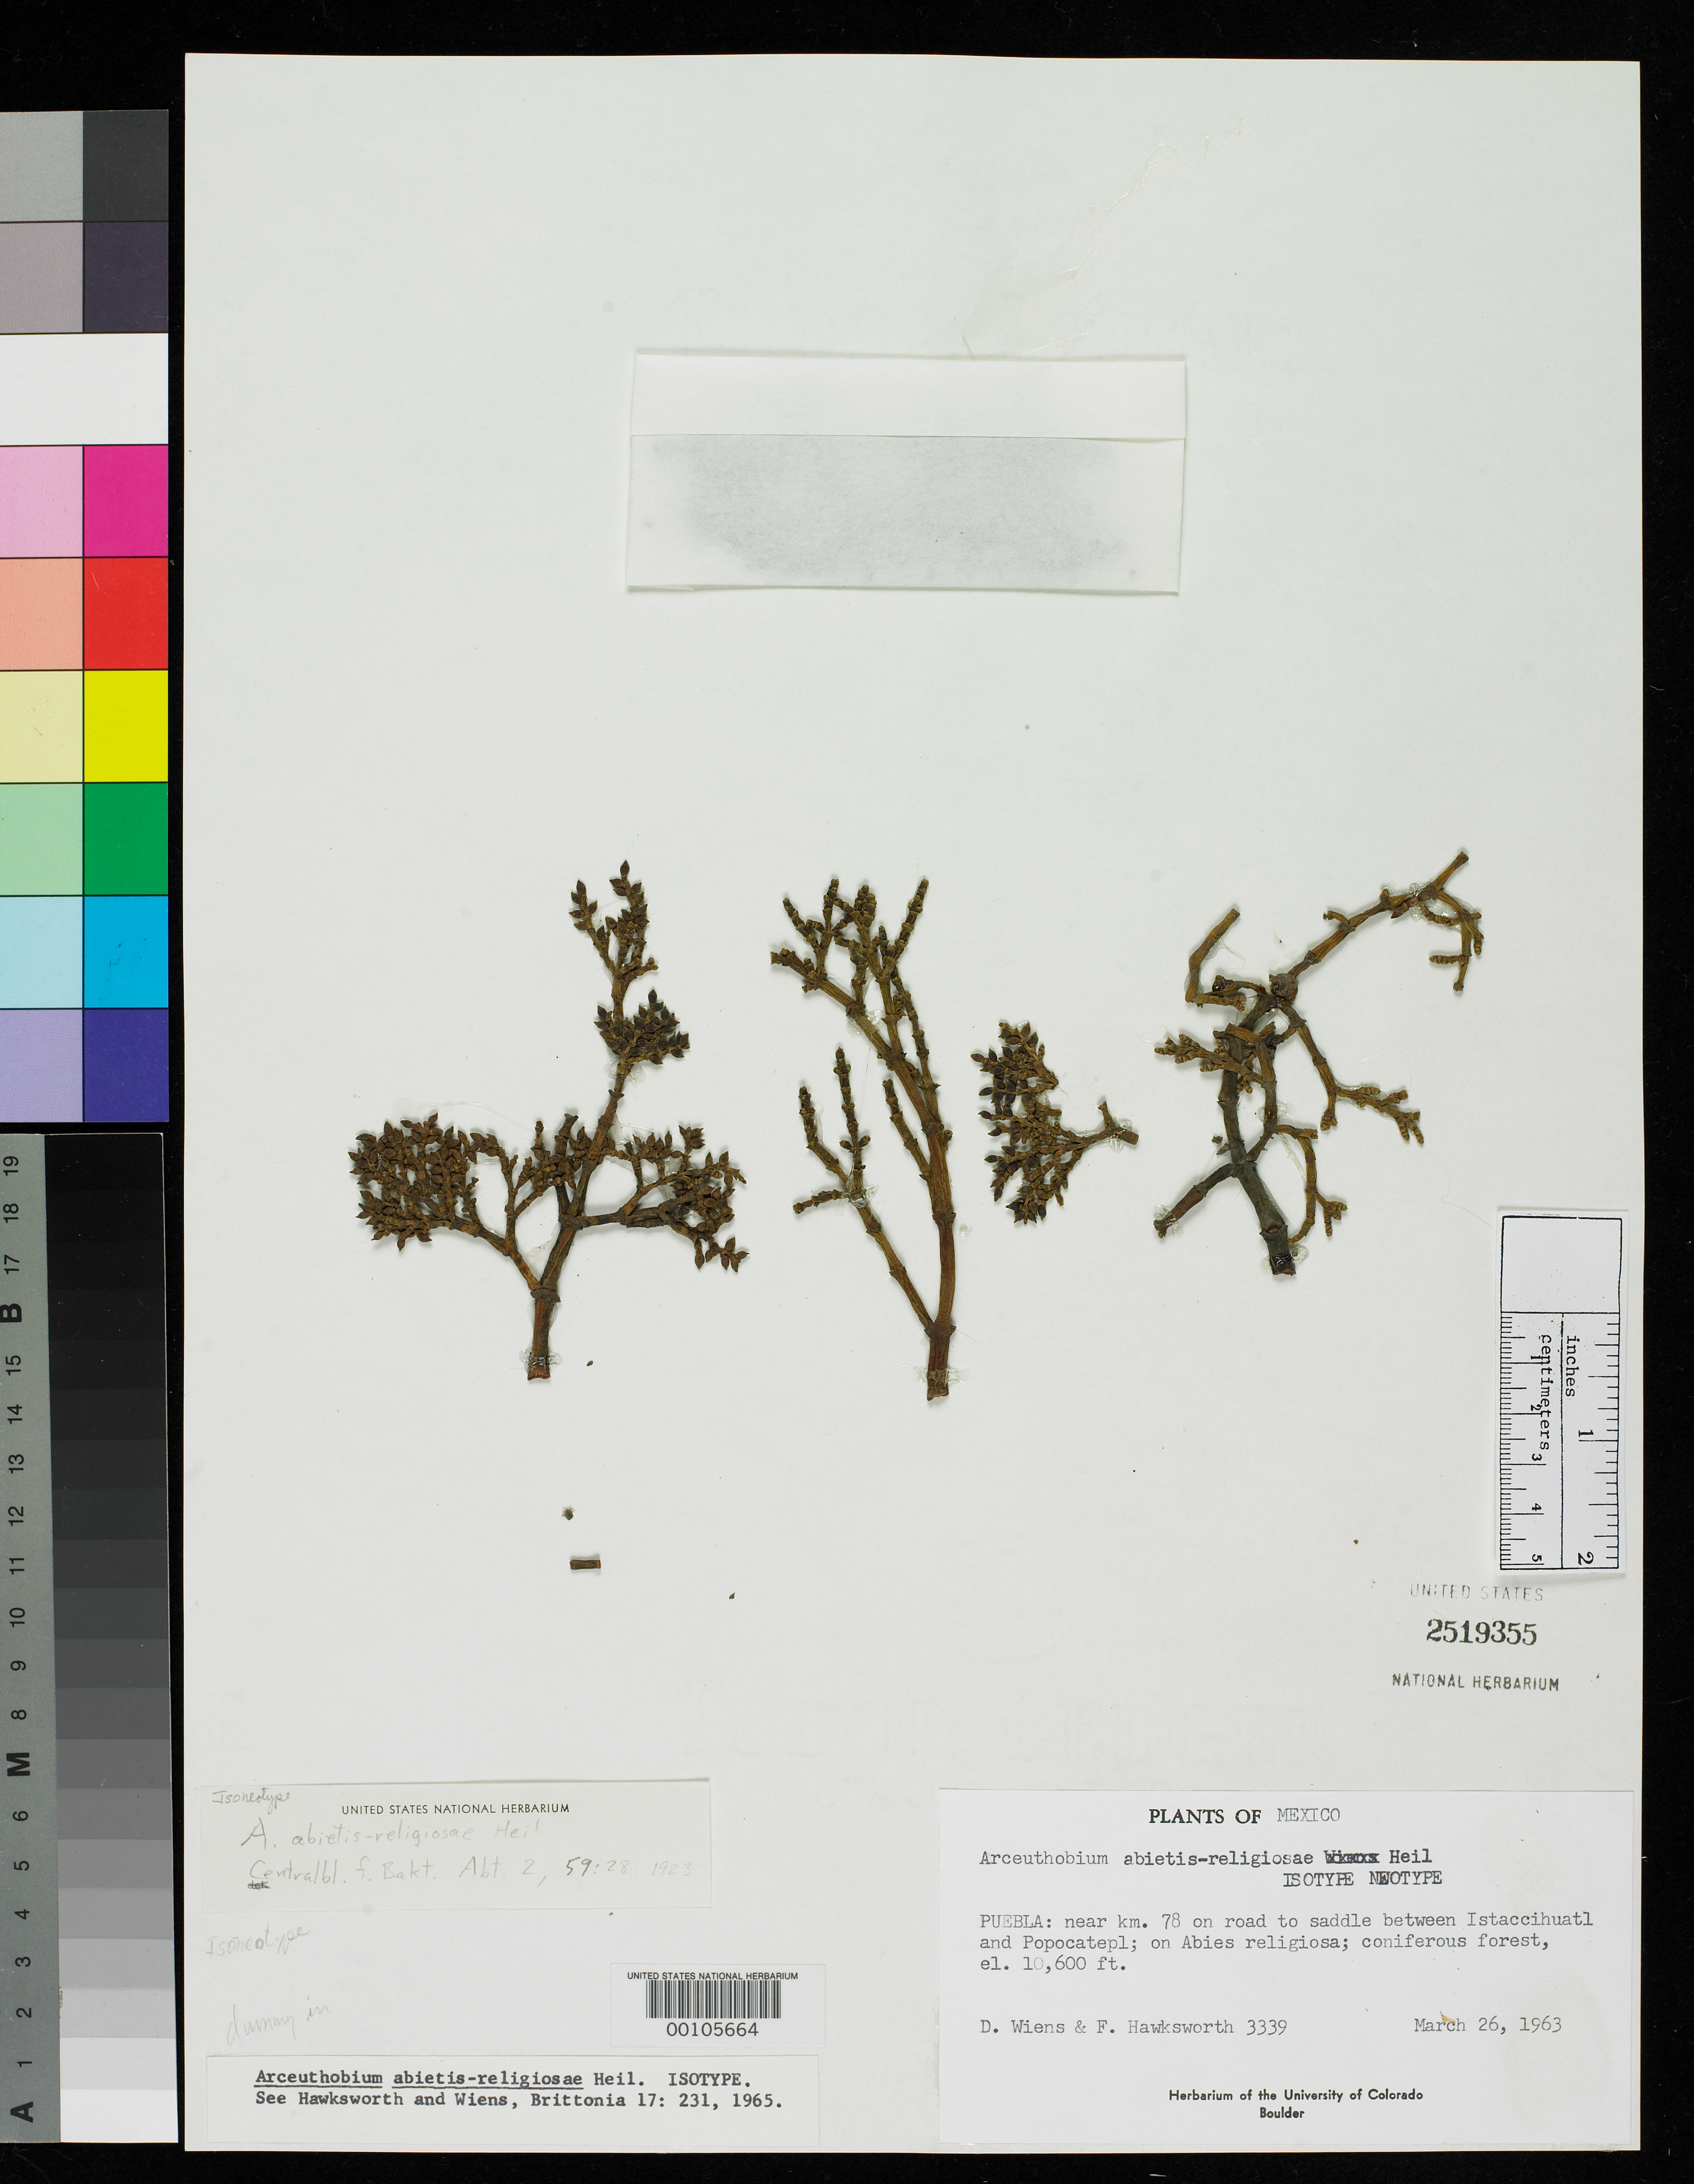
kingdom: Plantae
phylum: Tracheophyta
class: Magnoliopsida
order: Santalales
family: Viscaceae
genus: Arceuthobium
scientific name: Arceuthobium abietis-religiosae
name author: Heil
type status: Isoneotype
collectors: D. Wiens & F. G. Hawksworth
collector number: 3339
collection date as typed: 26 Mar 1963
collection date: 1963-03-26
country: Mexico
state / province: Puebla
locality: Popocatepetl Volcano, Istaccihuatl.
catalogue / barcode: US 2519355